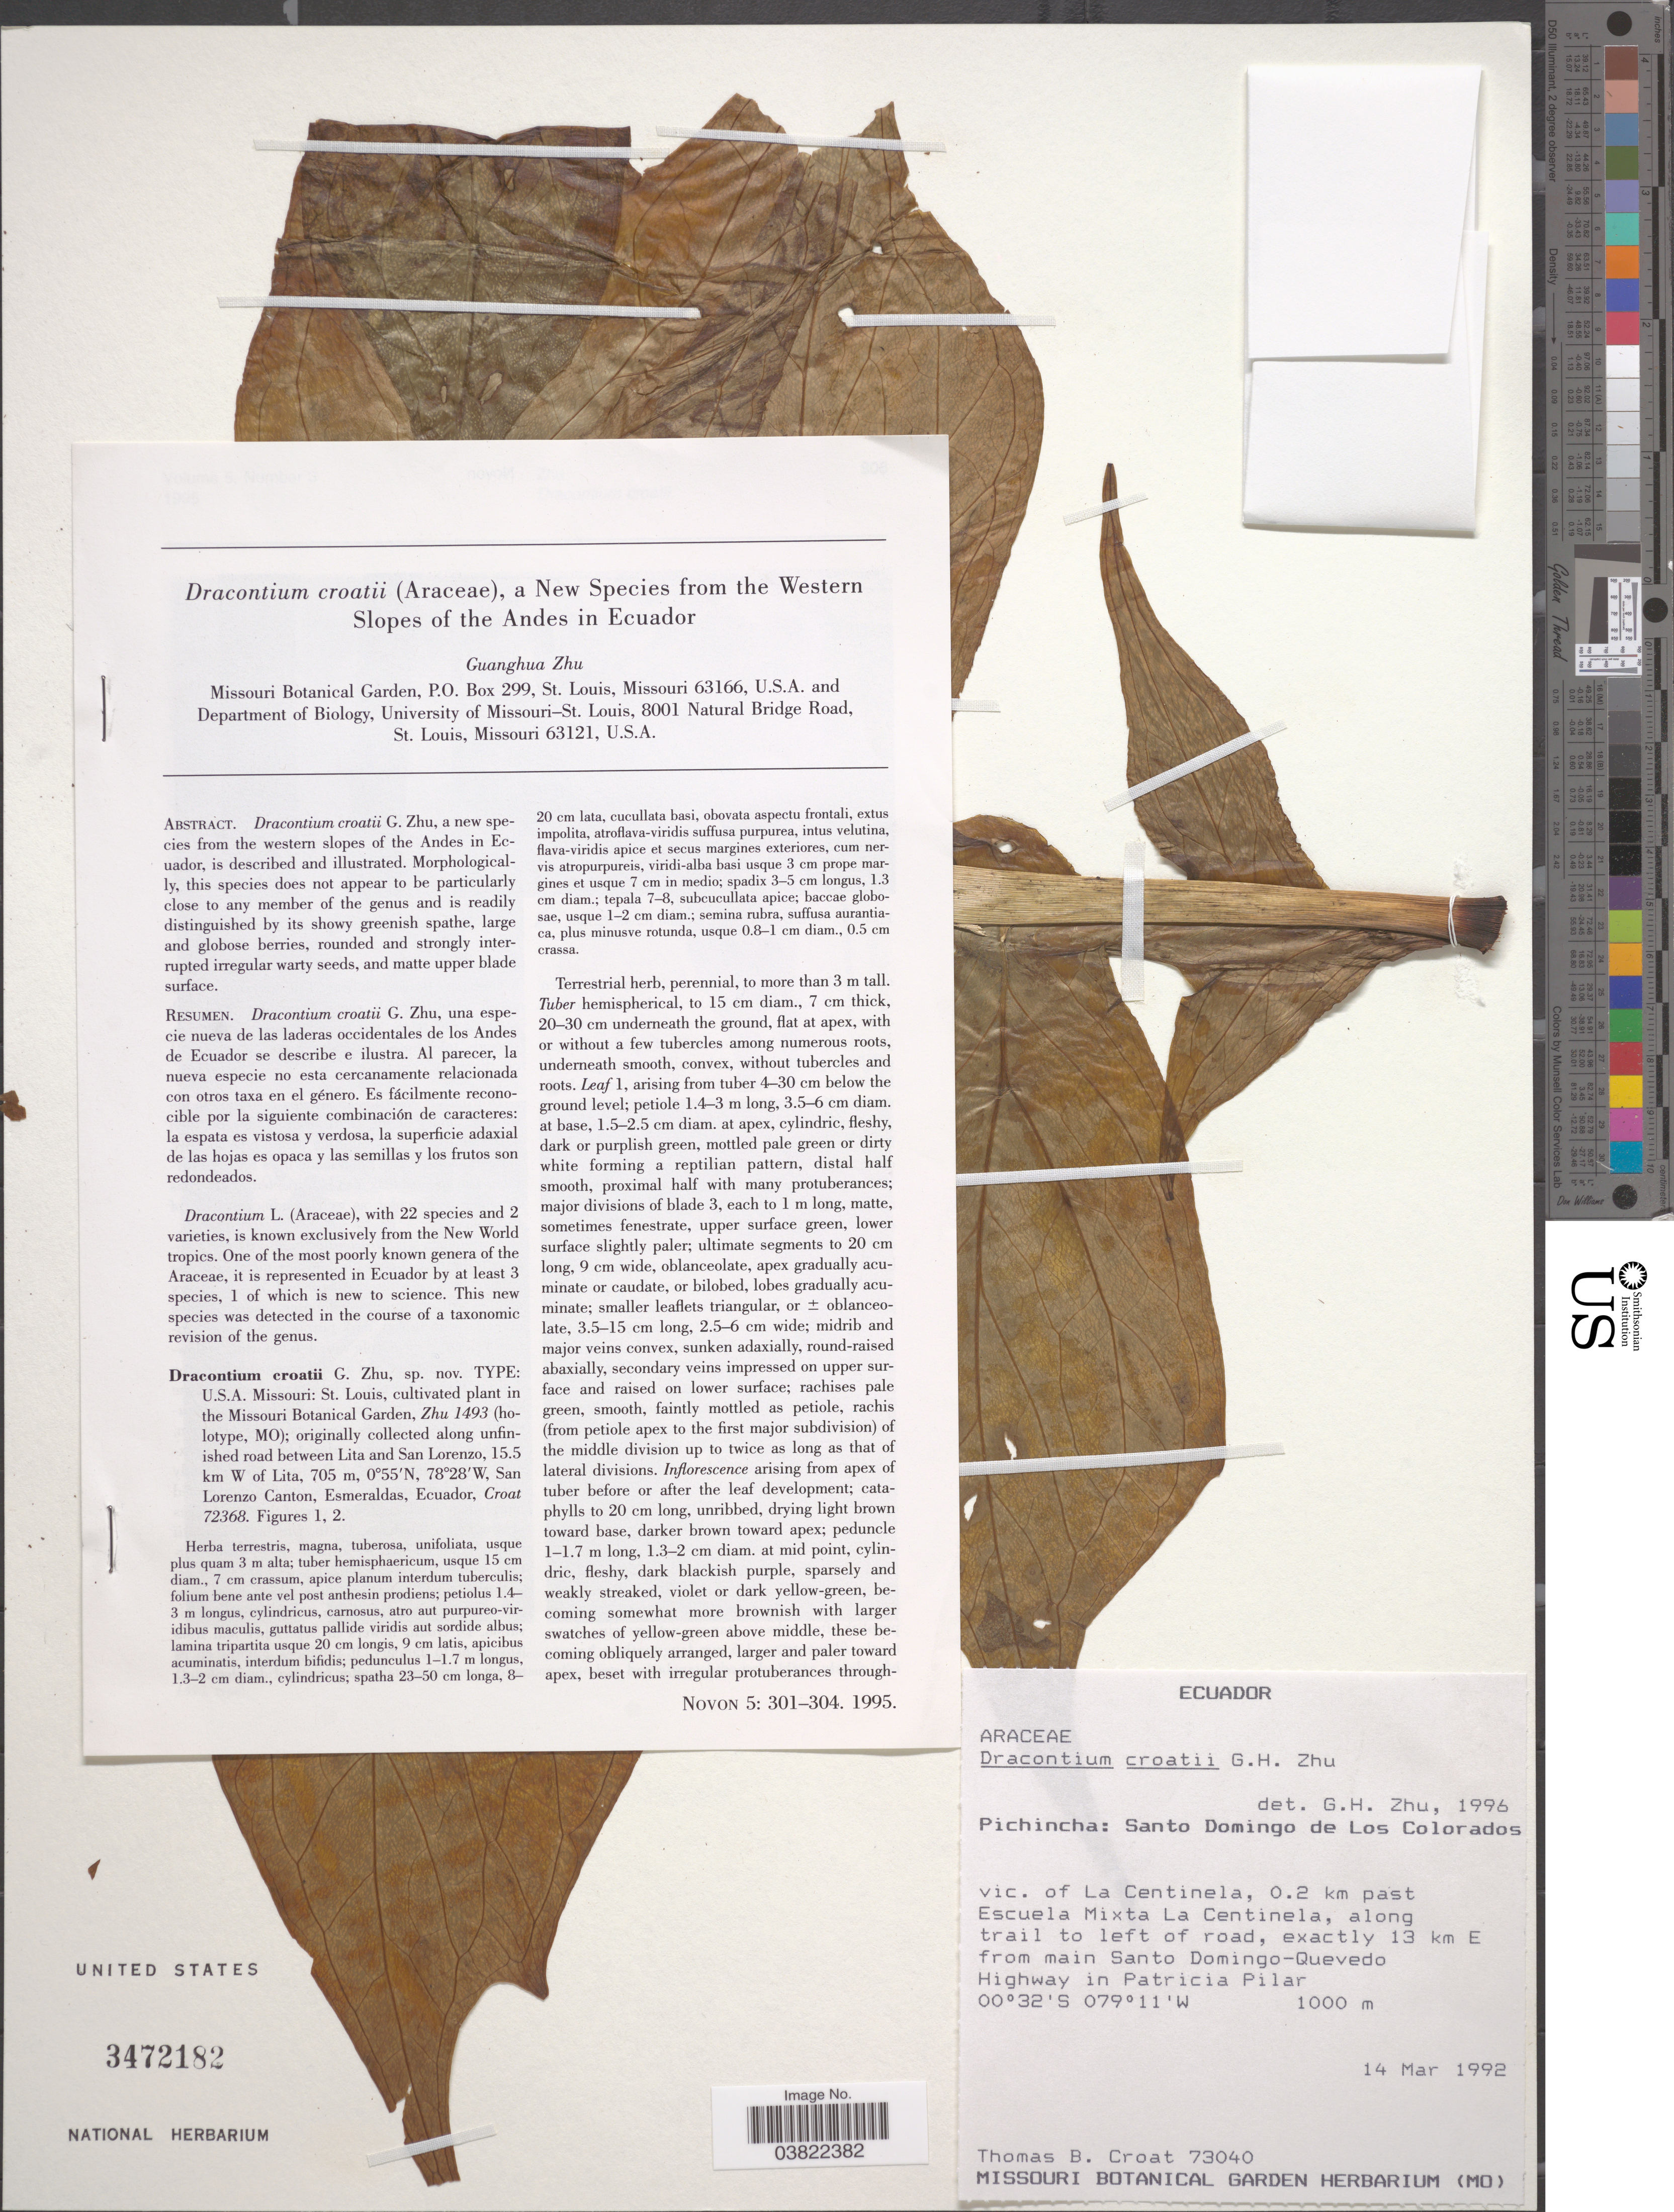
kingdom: Plantae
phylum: Tracheophyta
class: Liliopsida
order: Alismatales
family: Araceae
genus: Dracontium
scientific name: Dracontium croatii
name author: G.H. Zhu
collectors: T. B. Croat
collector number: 73040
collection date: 1992-03-14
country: Ecuador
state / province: Pichincha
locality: Santo Domingo de Los Colorados. Vic. of La Centinela, 0.2 km past Escuela Mixta La Centinela, along trail to left of road, exactly 13 km E from main Santo Domingo-Quevedo Highway in Patricia Pilar.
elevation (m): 1000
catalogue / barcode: US 3472182